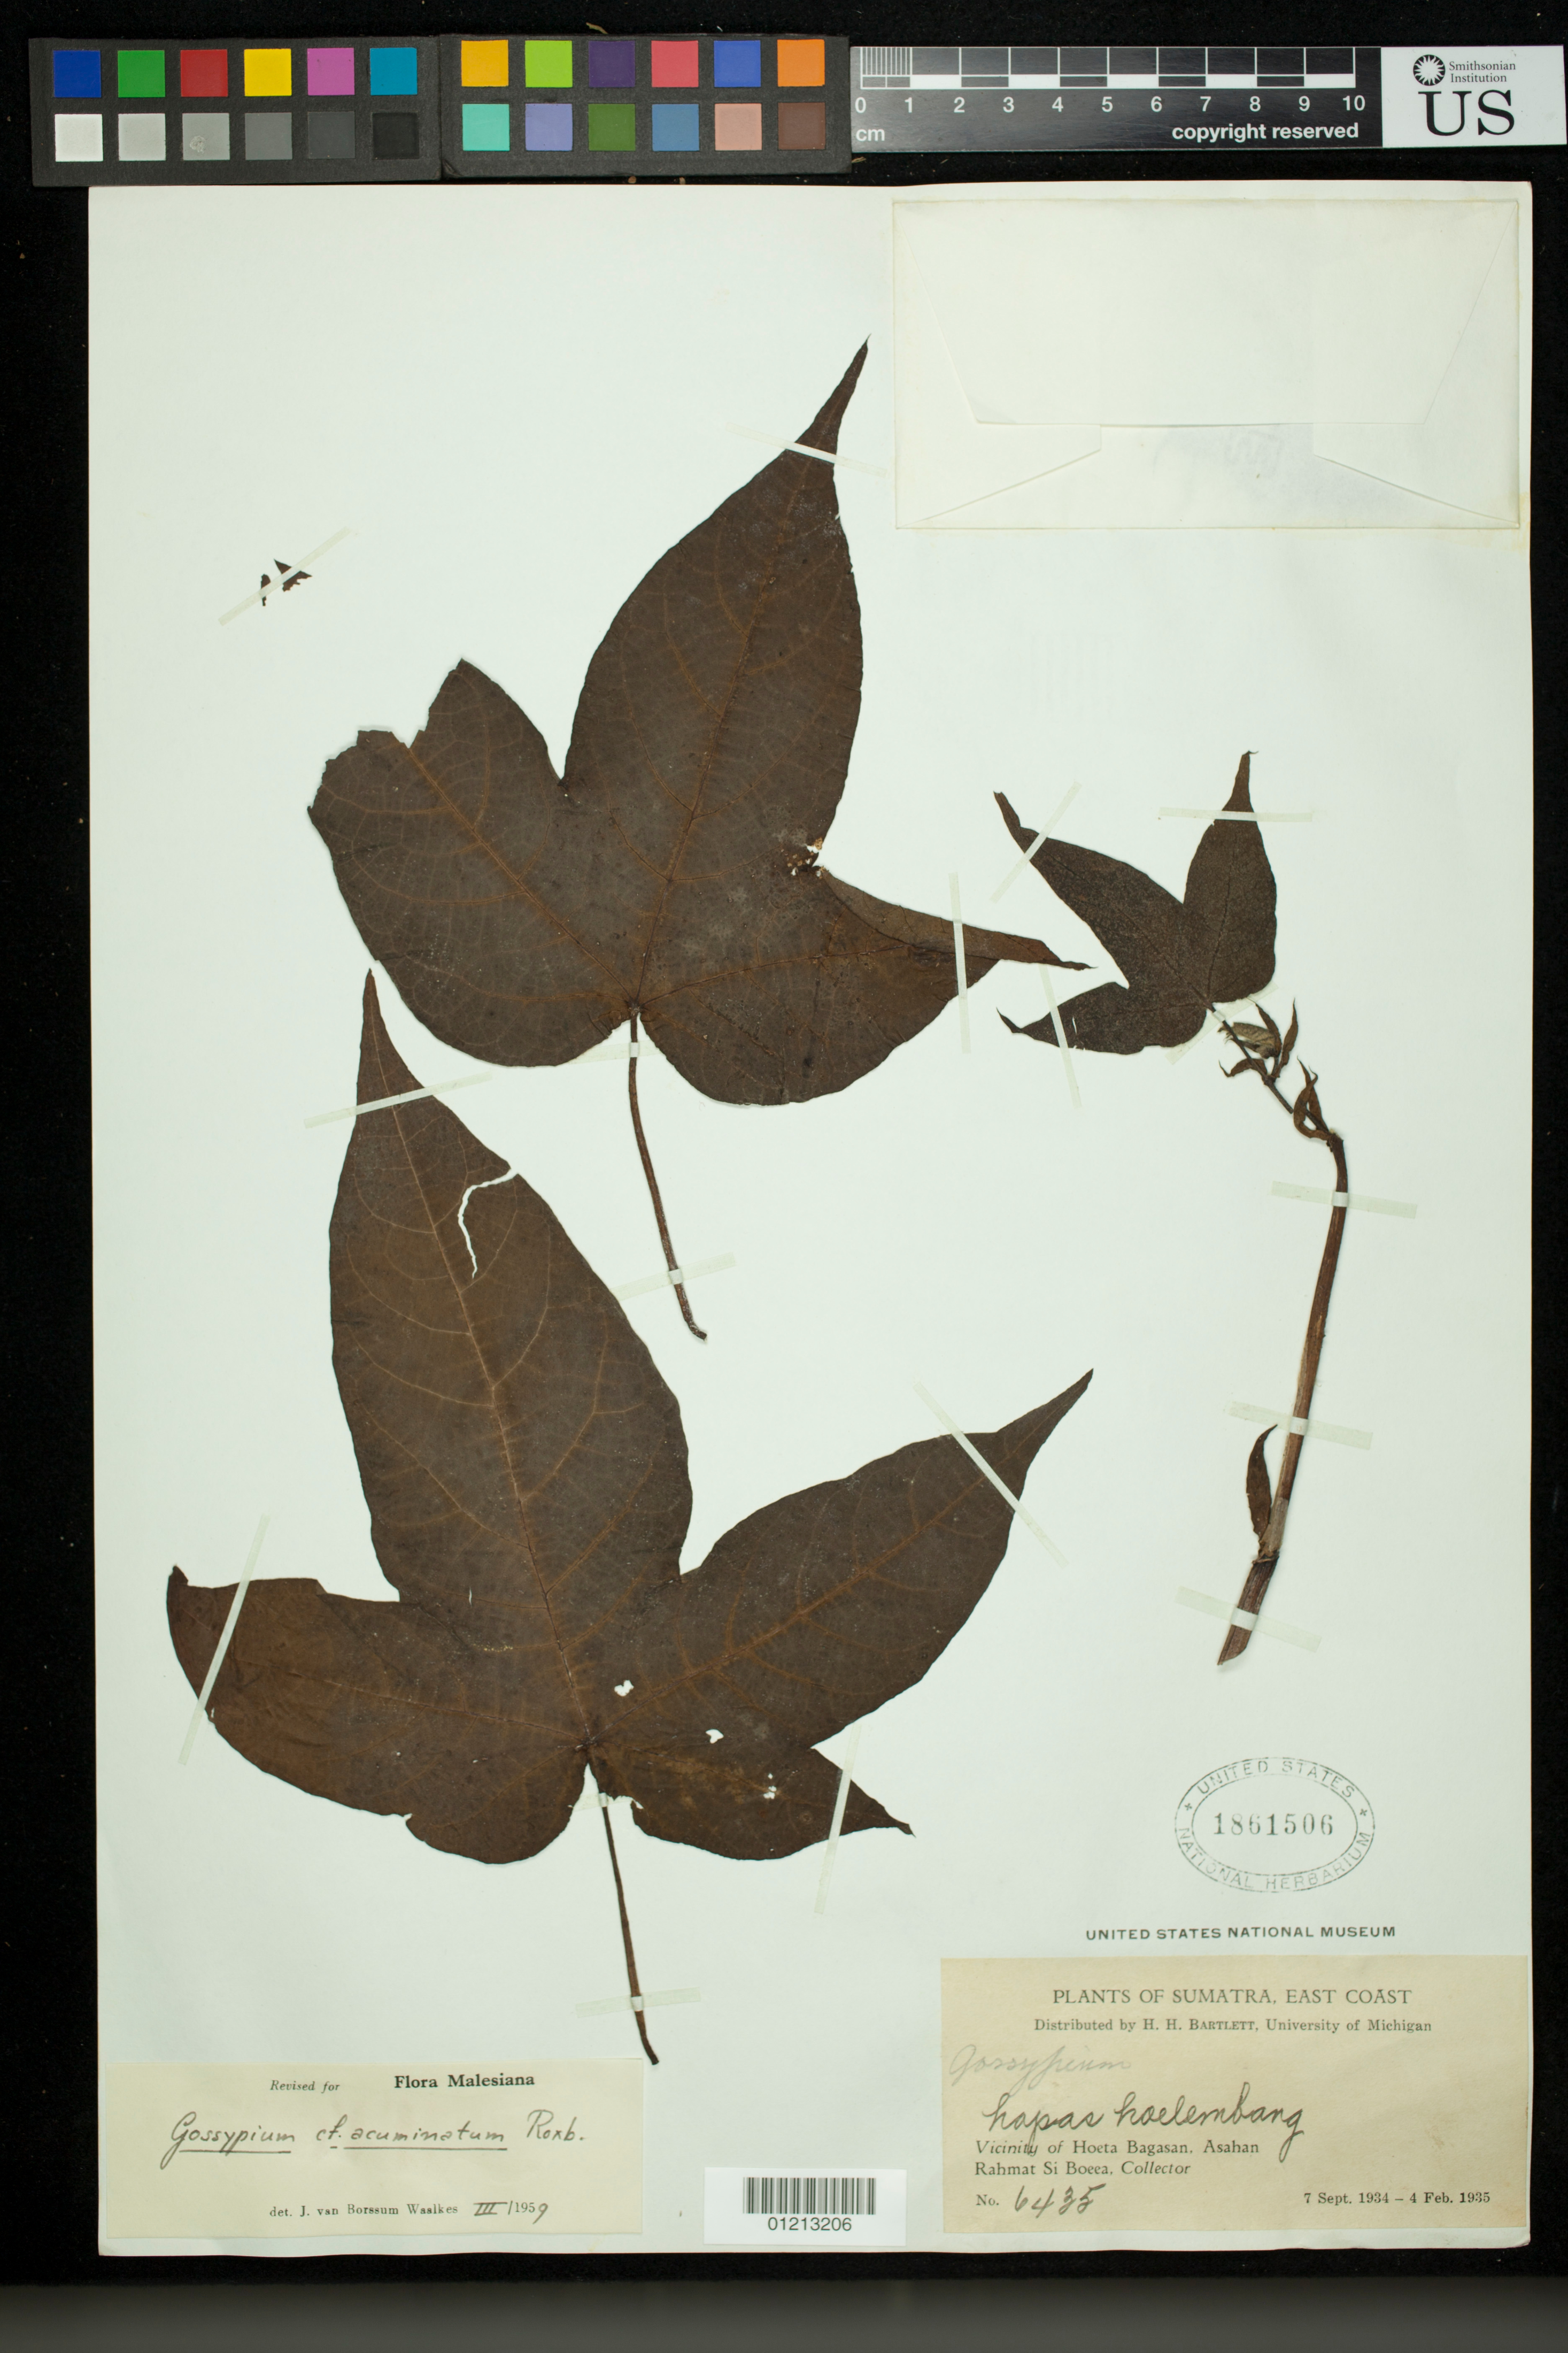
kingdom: Plantae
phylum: Tracheophyta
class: Magnoliopsida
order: Malvales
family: Malvaceae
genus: Gossypium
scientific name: Gossypium acuminatum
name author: Roxb. ex G. Don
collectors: Rahmat Si Boeea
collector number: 6435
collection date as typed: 07 Sep 1934 to 04 Feb 1935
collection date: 1934-09-07/1935-02-04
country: Indonesia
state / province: Sumatra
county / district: Sumatera Utara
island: Sumatra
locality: Sumatra, East Coast: Vicinity of Hoeta Bagasan, Asahan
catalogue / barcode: US 1861506